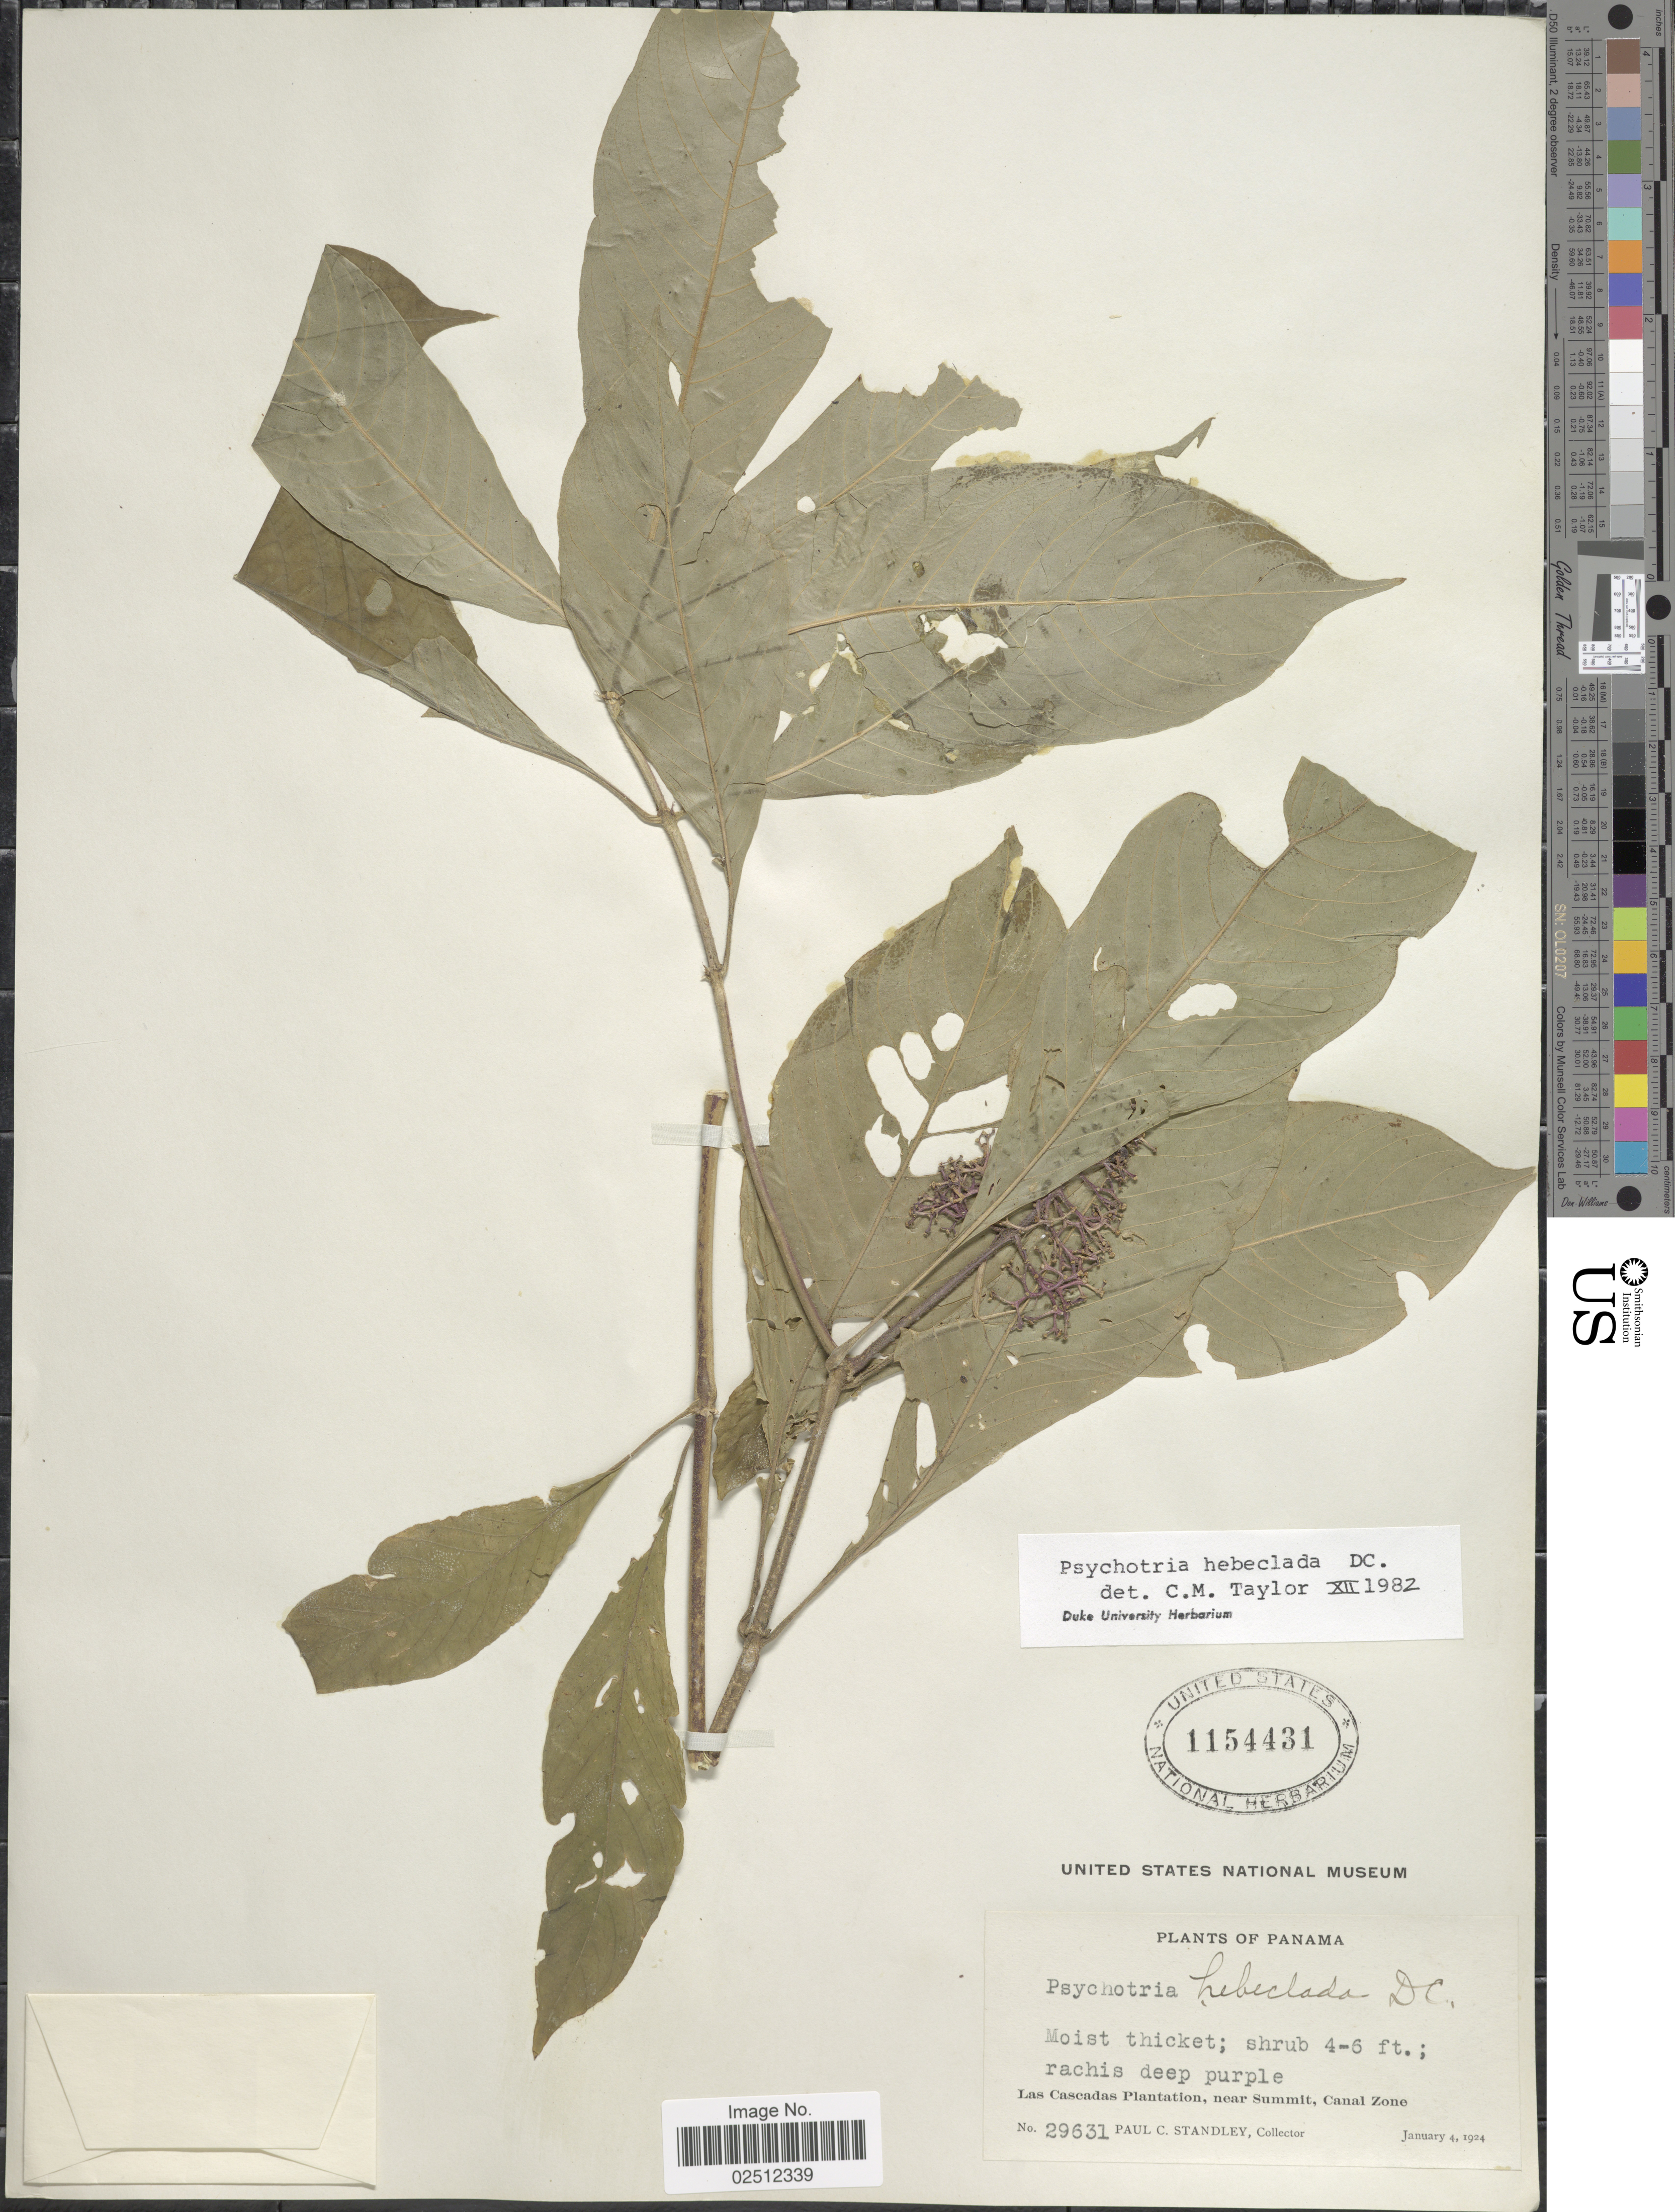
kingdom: Plantae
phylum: Tracheophyta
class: Magnoliopsida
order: Gentianales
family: Rubiaceae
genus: Psychotria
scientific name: Psychotria hebeclada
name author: DC.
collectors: P. C. Standley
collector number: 29631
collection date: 1924-01-04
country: Panama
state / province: Colón / Panamá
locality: Moist thicket; Las Cascadas Plantation, near Summit, Canal Zone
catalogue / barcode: US 1154431